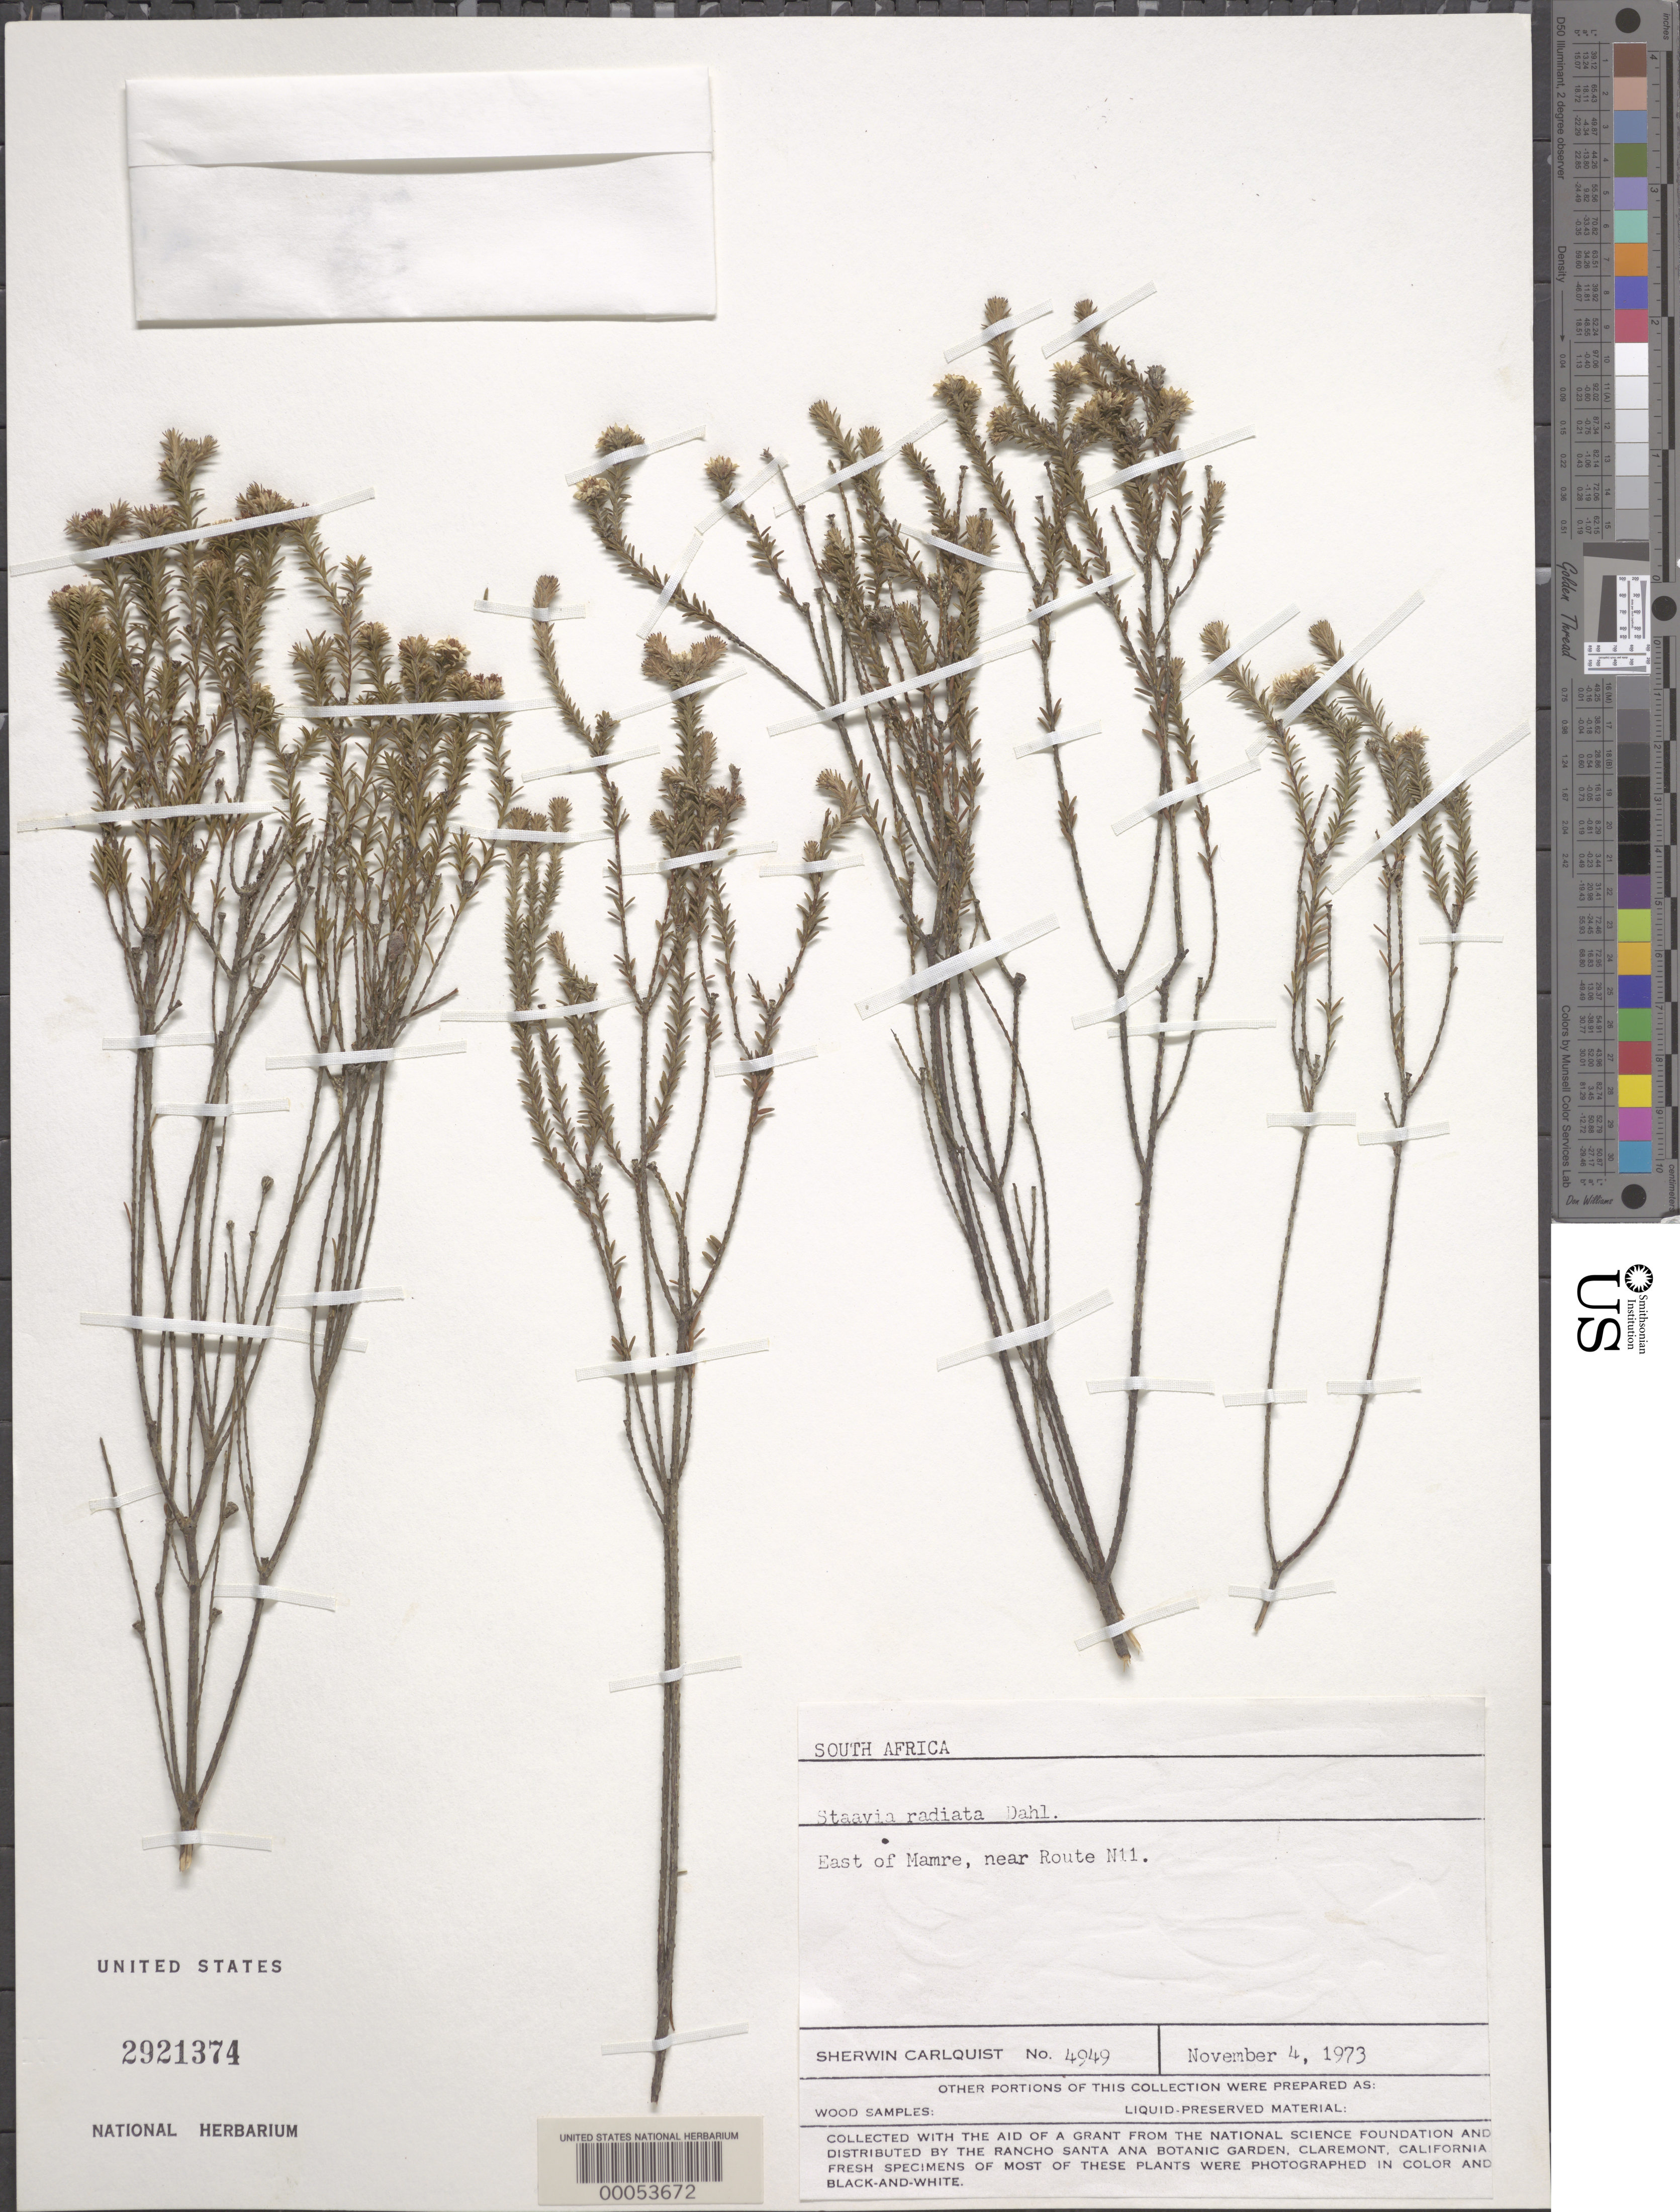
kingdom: Plantae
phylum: Tracheophyta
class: Magnoliopsida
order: Bruniales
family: Bruniaceae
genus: Staavia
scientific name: Staavia radiata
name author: (L.) Dahl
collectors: S. Carlquist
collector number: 4949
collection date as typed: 04 Nov 1973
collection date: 1973-11-04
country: South Africa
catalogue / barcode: US 2921374